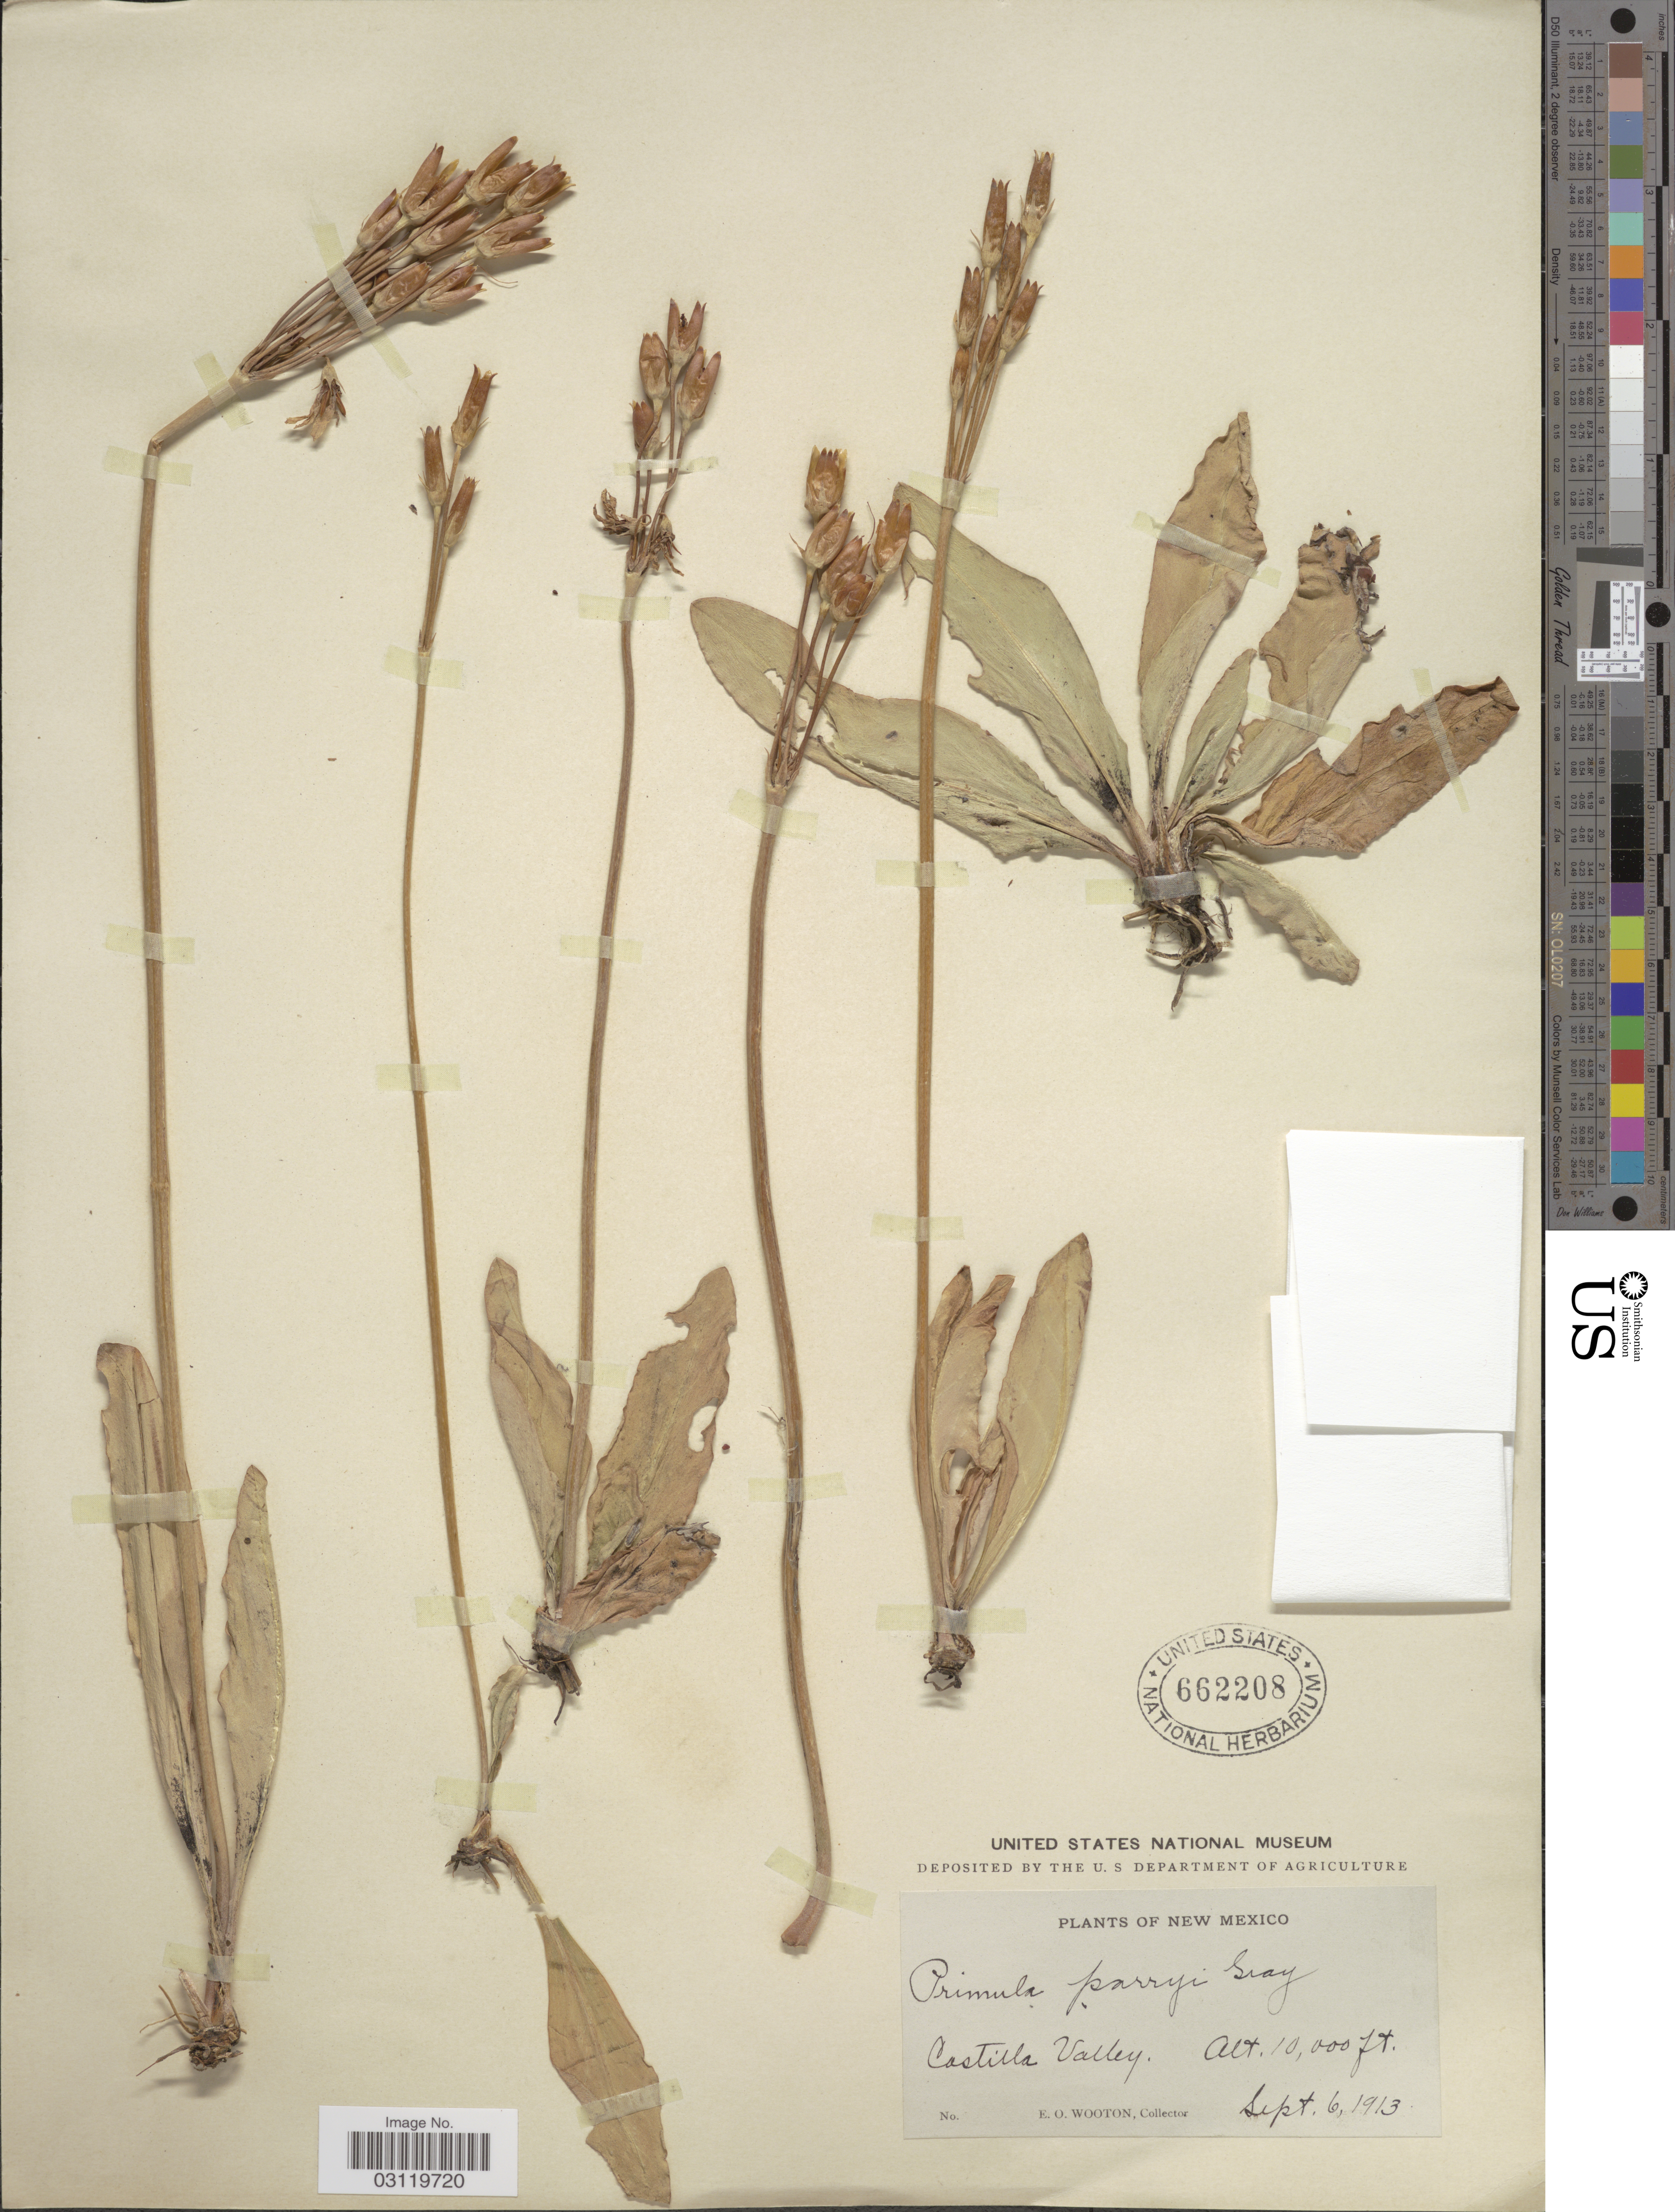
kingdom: Plantae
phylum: Tracheophyta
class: Magnoliopsida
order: Ericales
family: Primulaceae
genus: Primula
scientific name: Primula parryi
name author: A. Gray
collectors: E. O. Wooton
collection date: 1913-09-06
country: United States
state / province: New Mexico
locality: Castilla Valley.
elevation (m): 3048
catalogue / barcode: US 662208